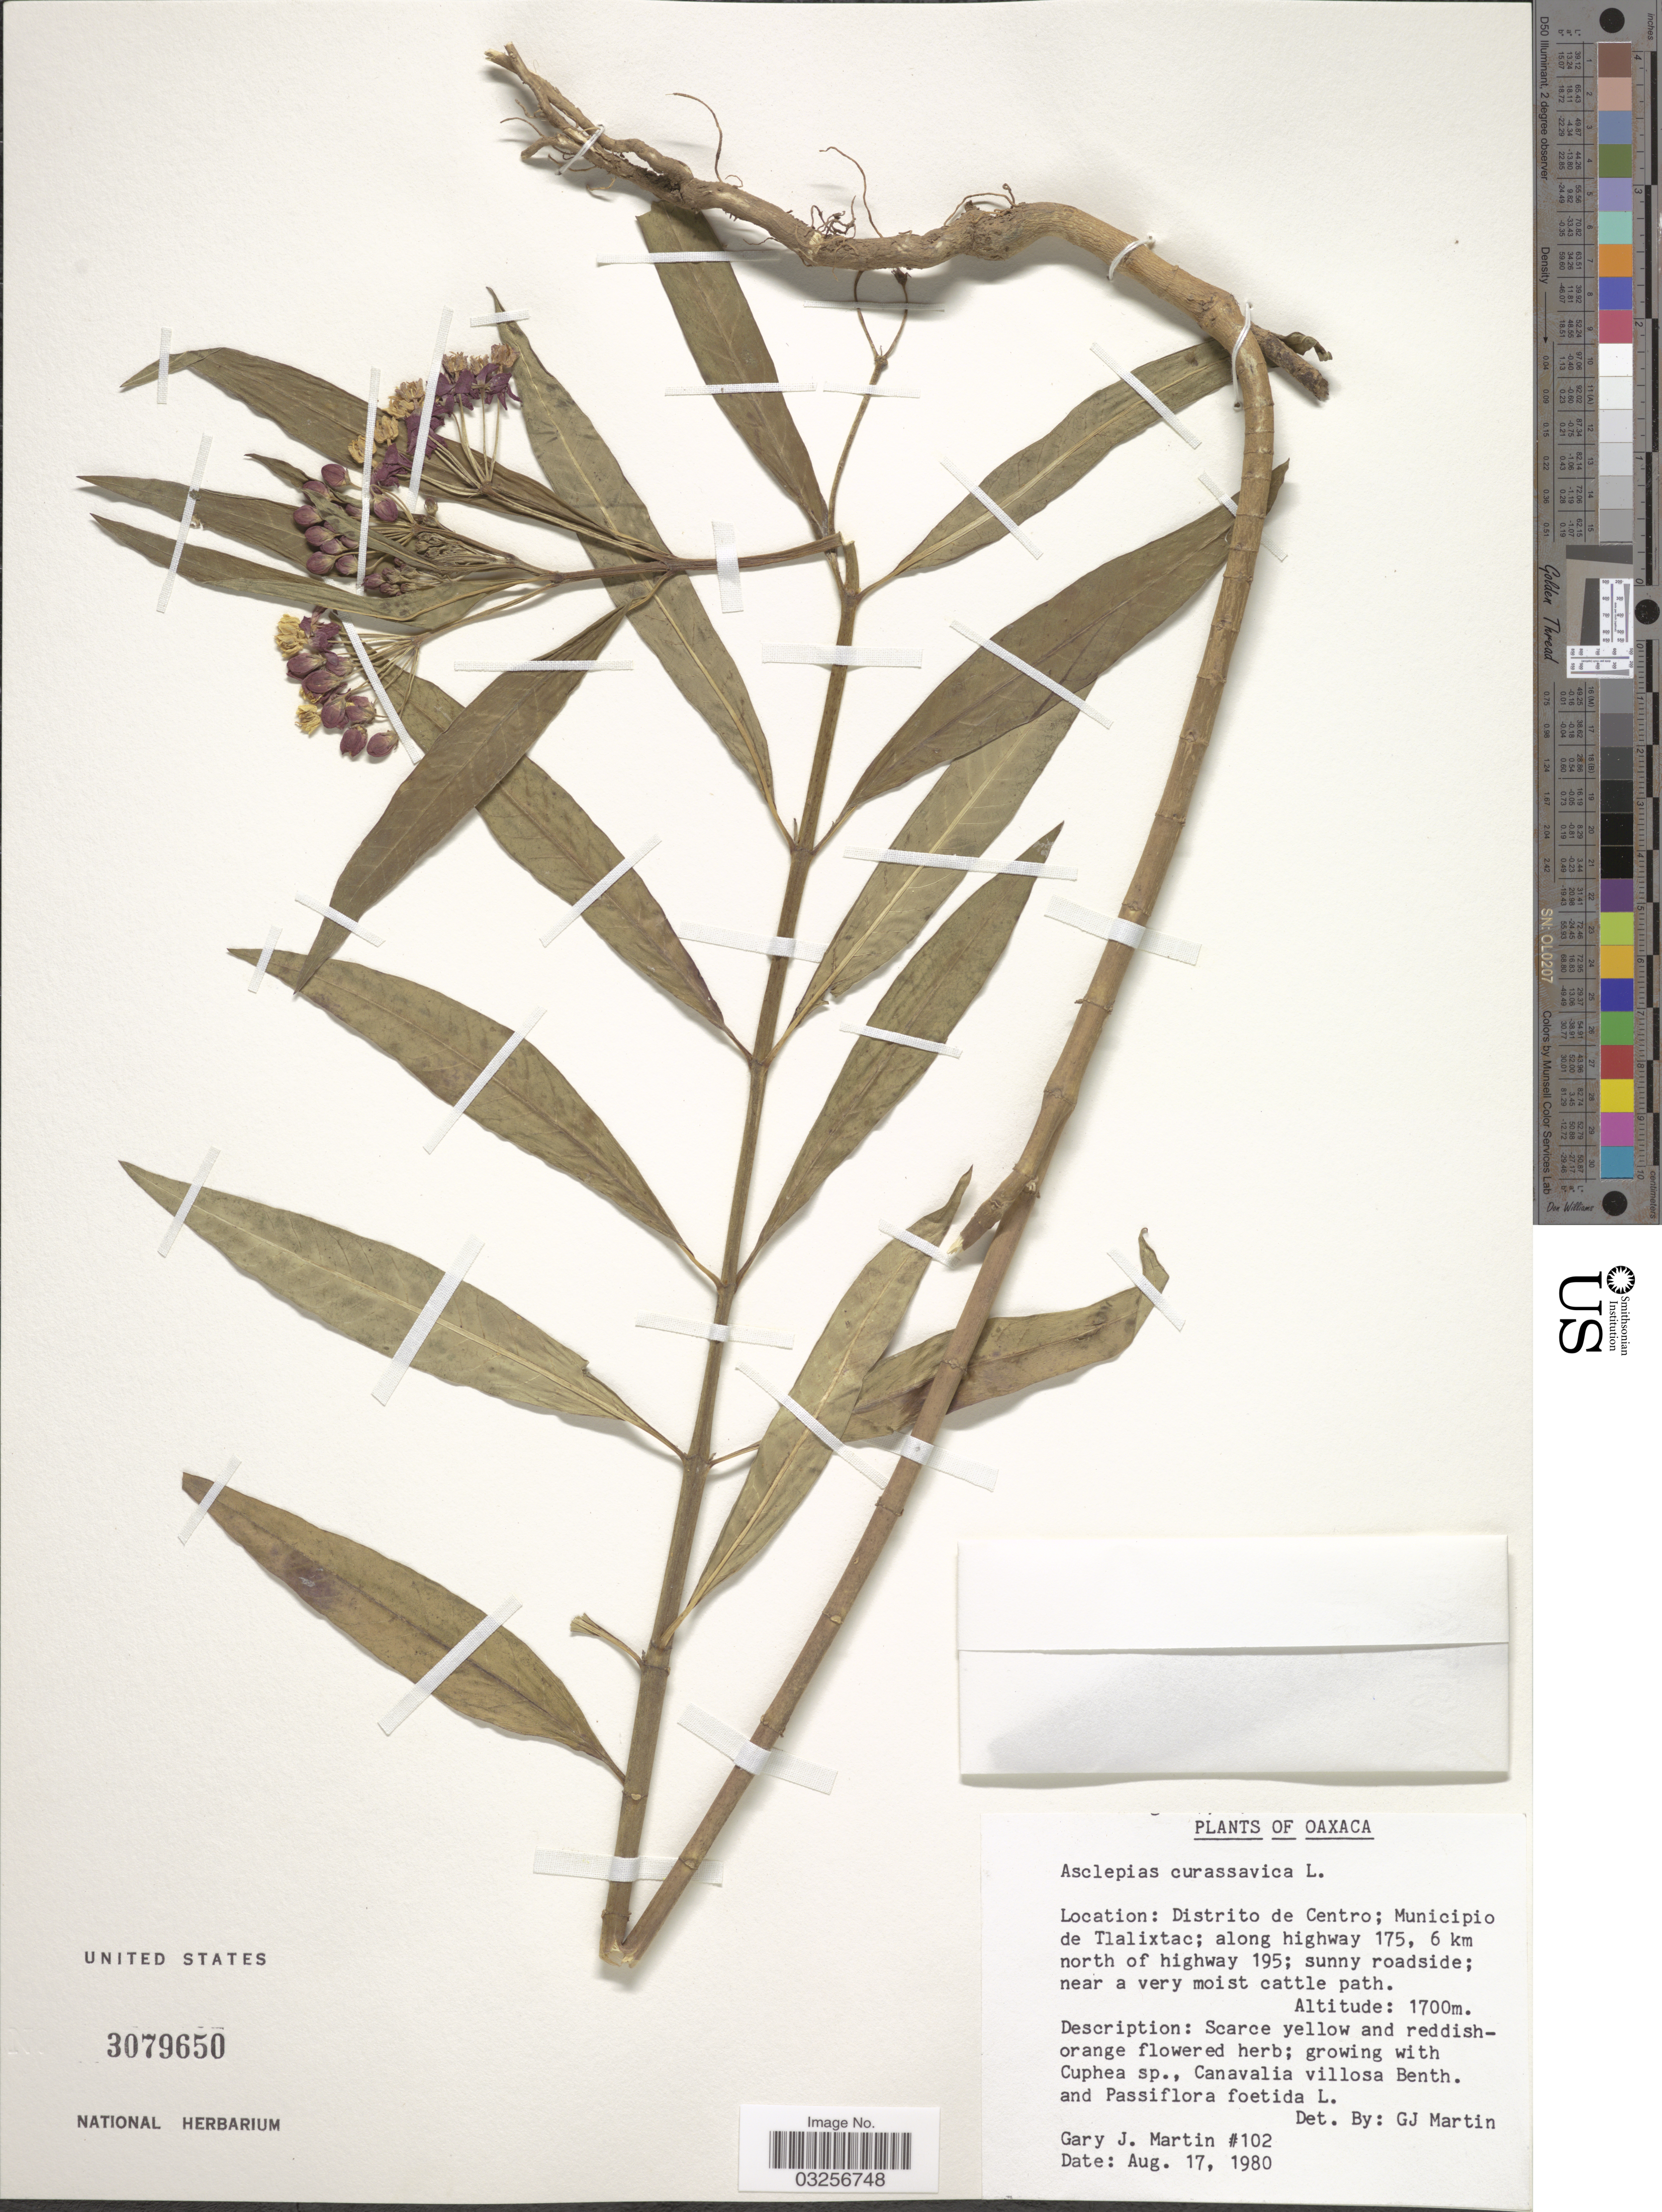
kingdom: Plantae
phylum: Tracheophyta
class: Magnoliopsida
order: Gentianales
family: Apocynaceae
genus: Asclepias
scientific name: Asclepias curassavica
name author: L.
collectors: G. J. Martin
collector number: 102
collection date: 1980-08-17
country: Mexico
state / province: Oaxaca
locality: Distrito de Centro; Municipio de Tlalixtac; along highway 175, 6 km north of highway 195.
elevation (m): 1700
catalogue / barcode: US 3079650